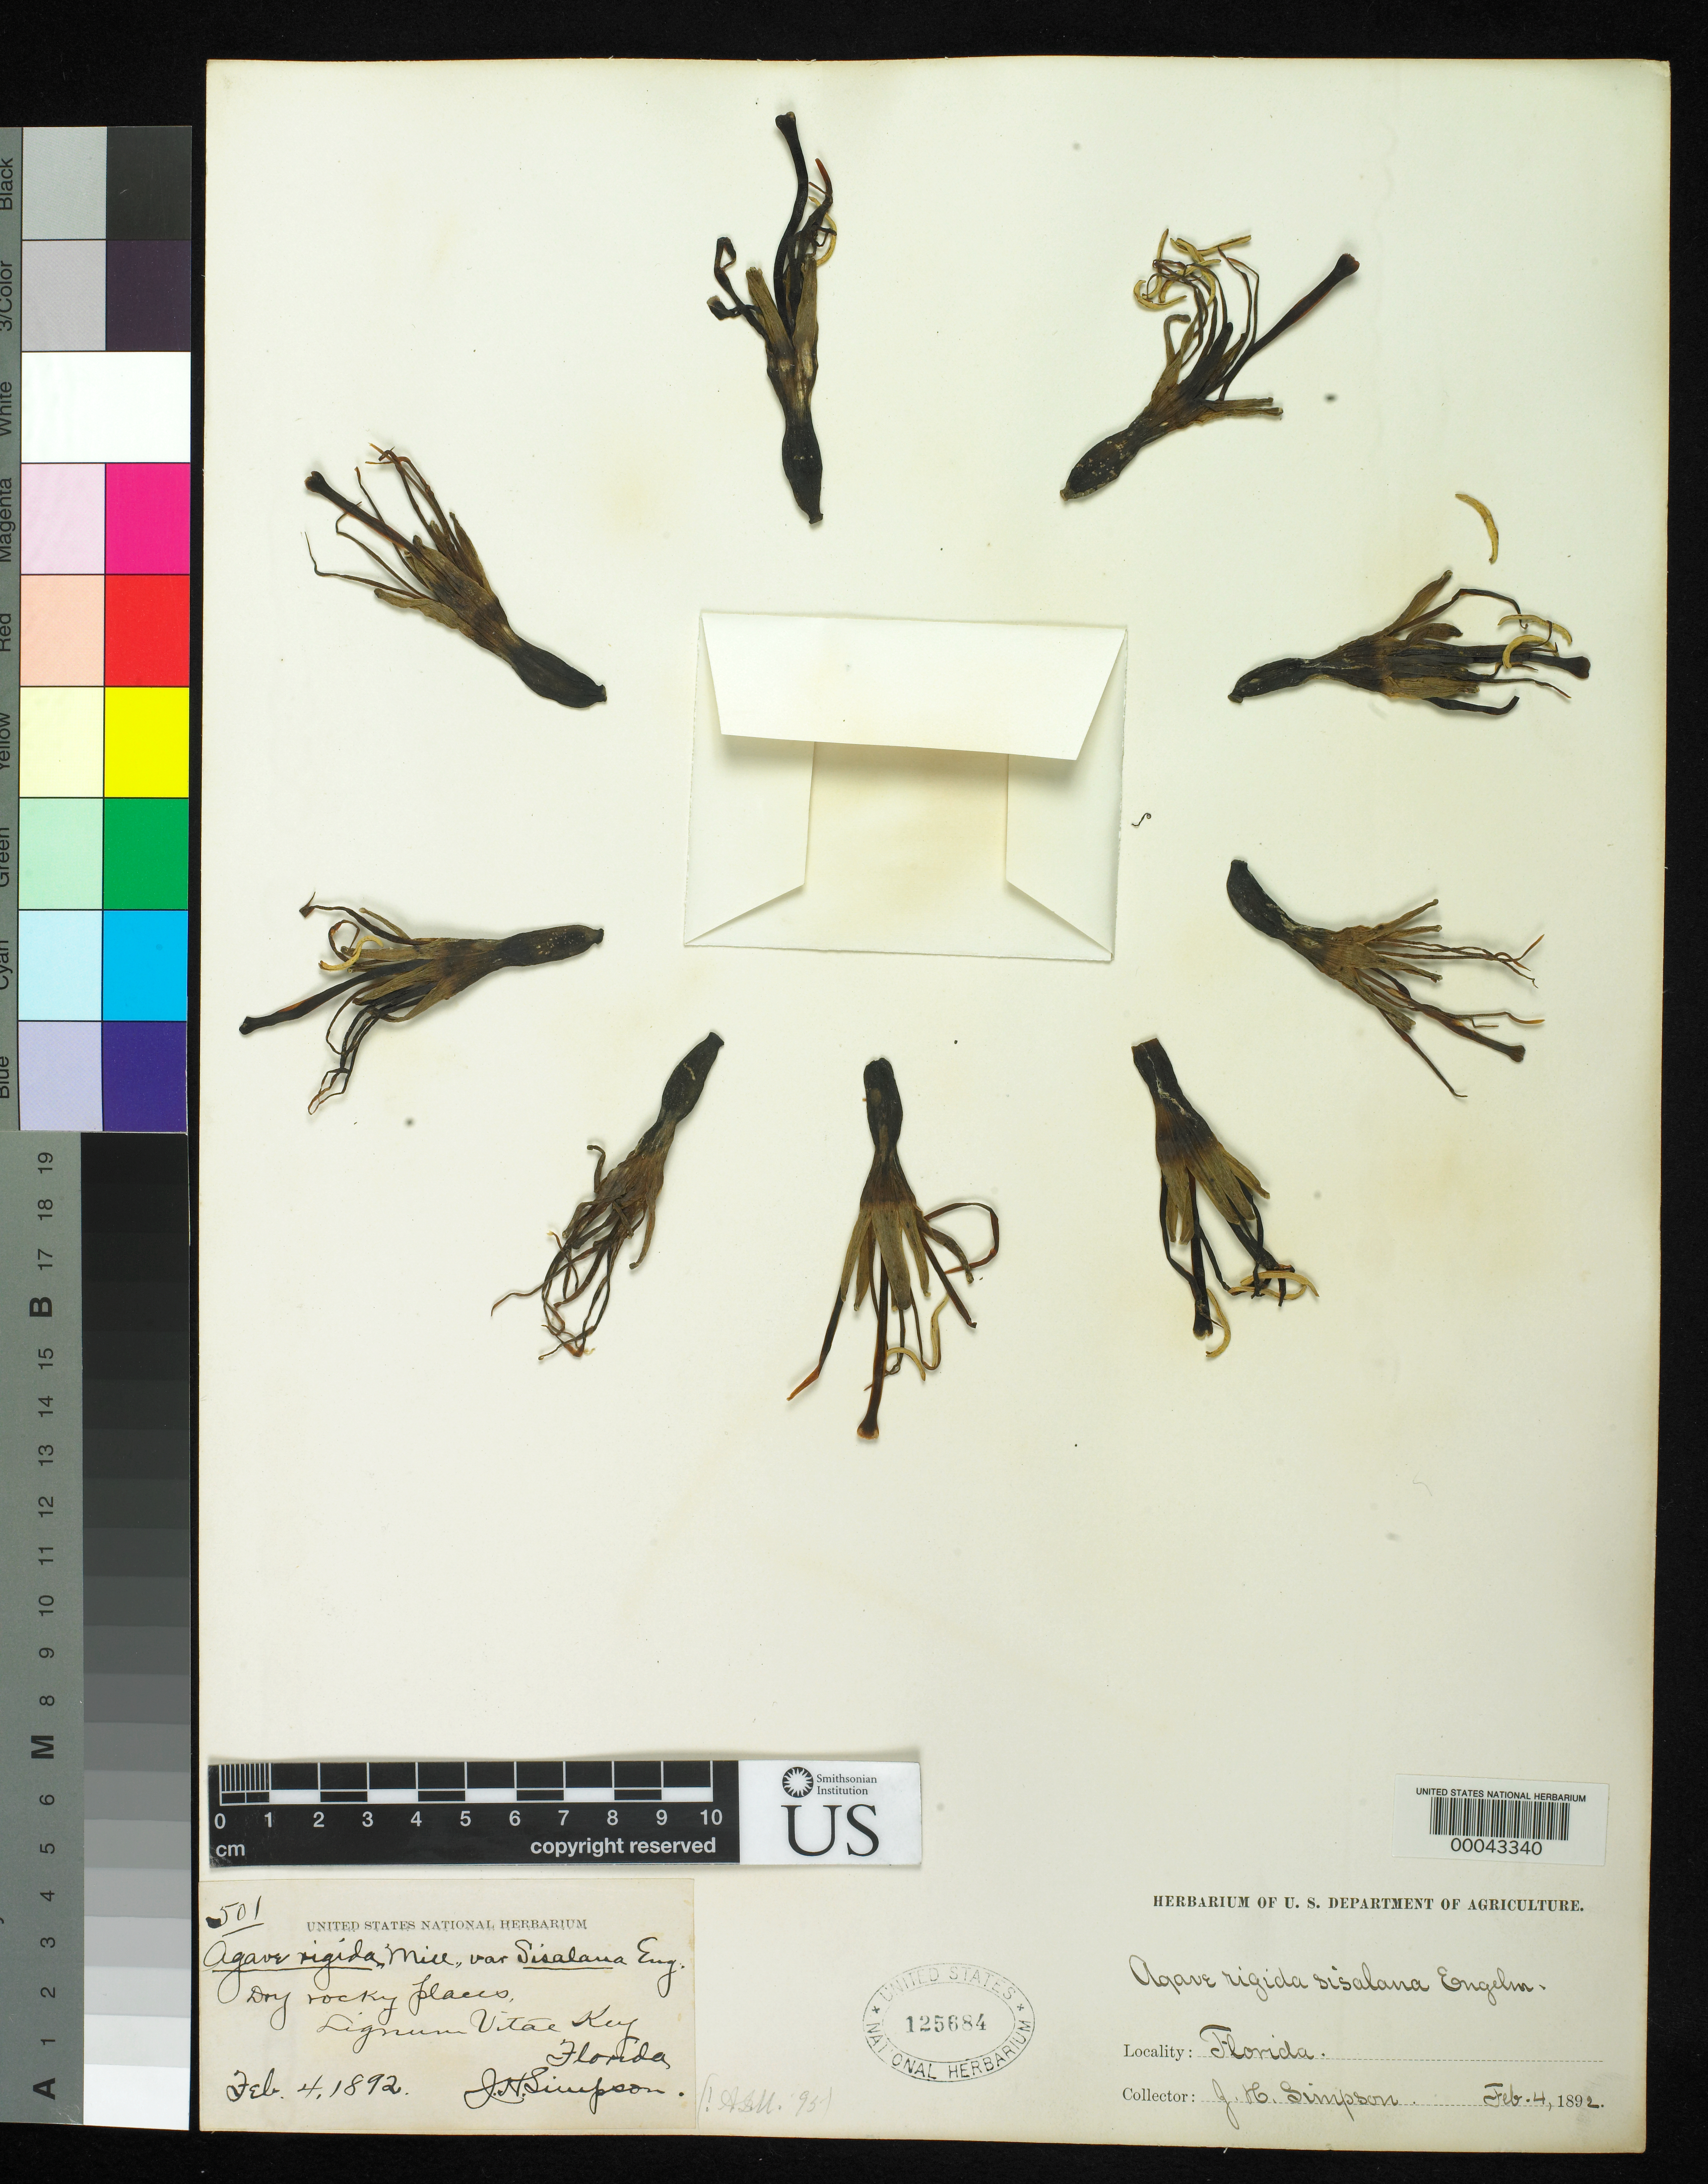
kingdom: Plantae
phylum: Tracheophyta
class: Liliopsida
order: Asparagales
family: Asparagaceae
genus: Agave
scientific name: Agave sisalana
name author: Perrine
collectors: J. H. Simpson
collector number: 501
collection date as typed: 04 Feb 1892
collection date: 1892-02-04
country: United States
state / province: Florida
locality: Lignum vitae key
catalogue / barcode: US 125684